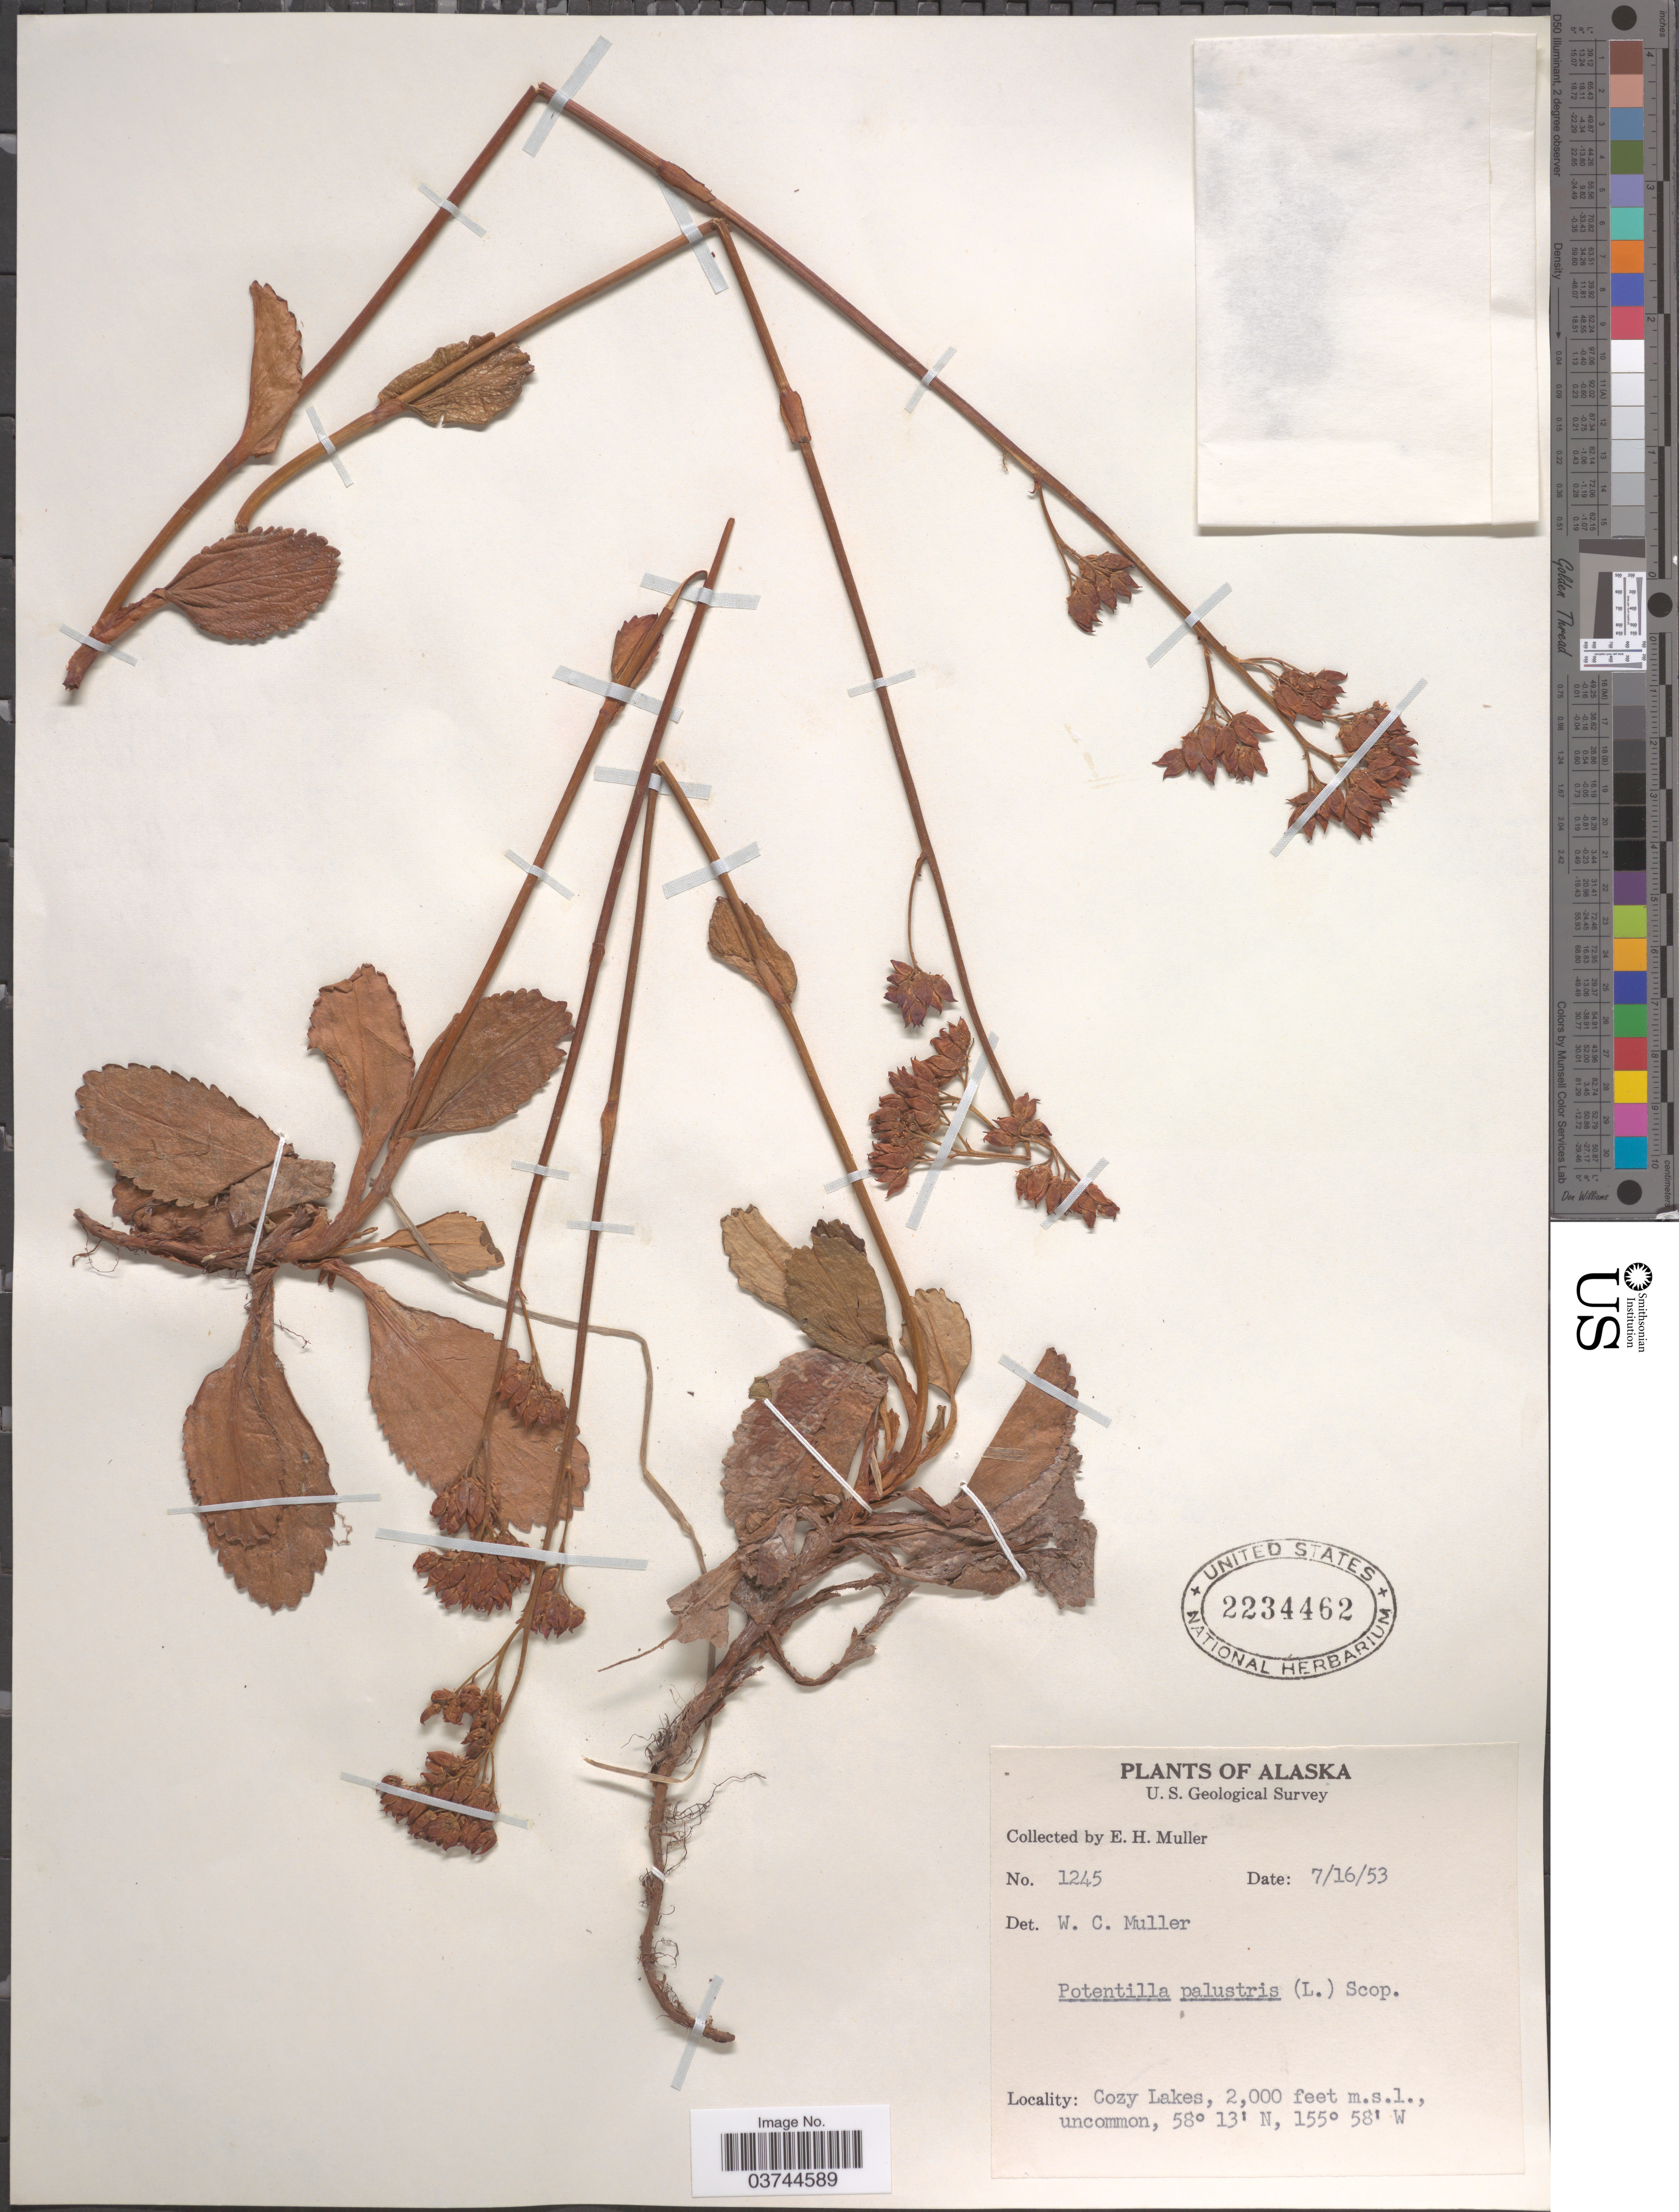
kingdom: Plantae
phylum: Tracheophyta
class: Magnoliopsida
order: Rosales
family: Rosaceae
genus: Comarum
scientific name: Comarum palustre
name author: L.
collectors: E. H. Muller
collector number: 1245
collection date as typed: Transcribed d/m/y: 16/7/53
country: United States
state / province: Alaska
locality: Cozy Lakes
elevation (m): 610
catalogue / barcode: US 2234462